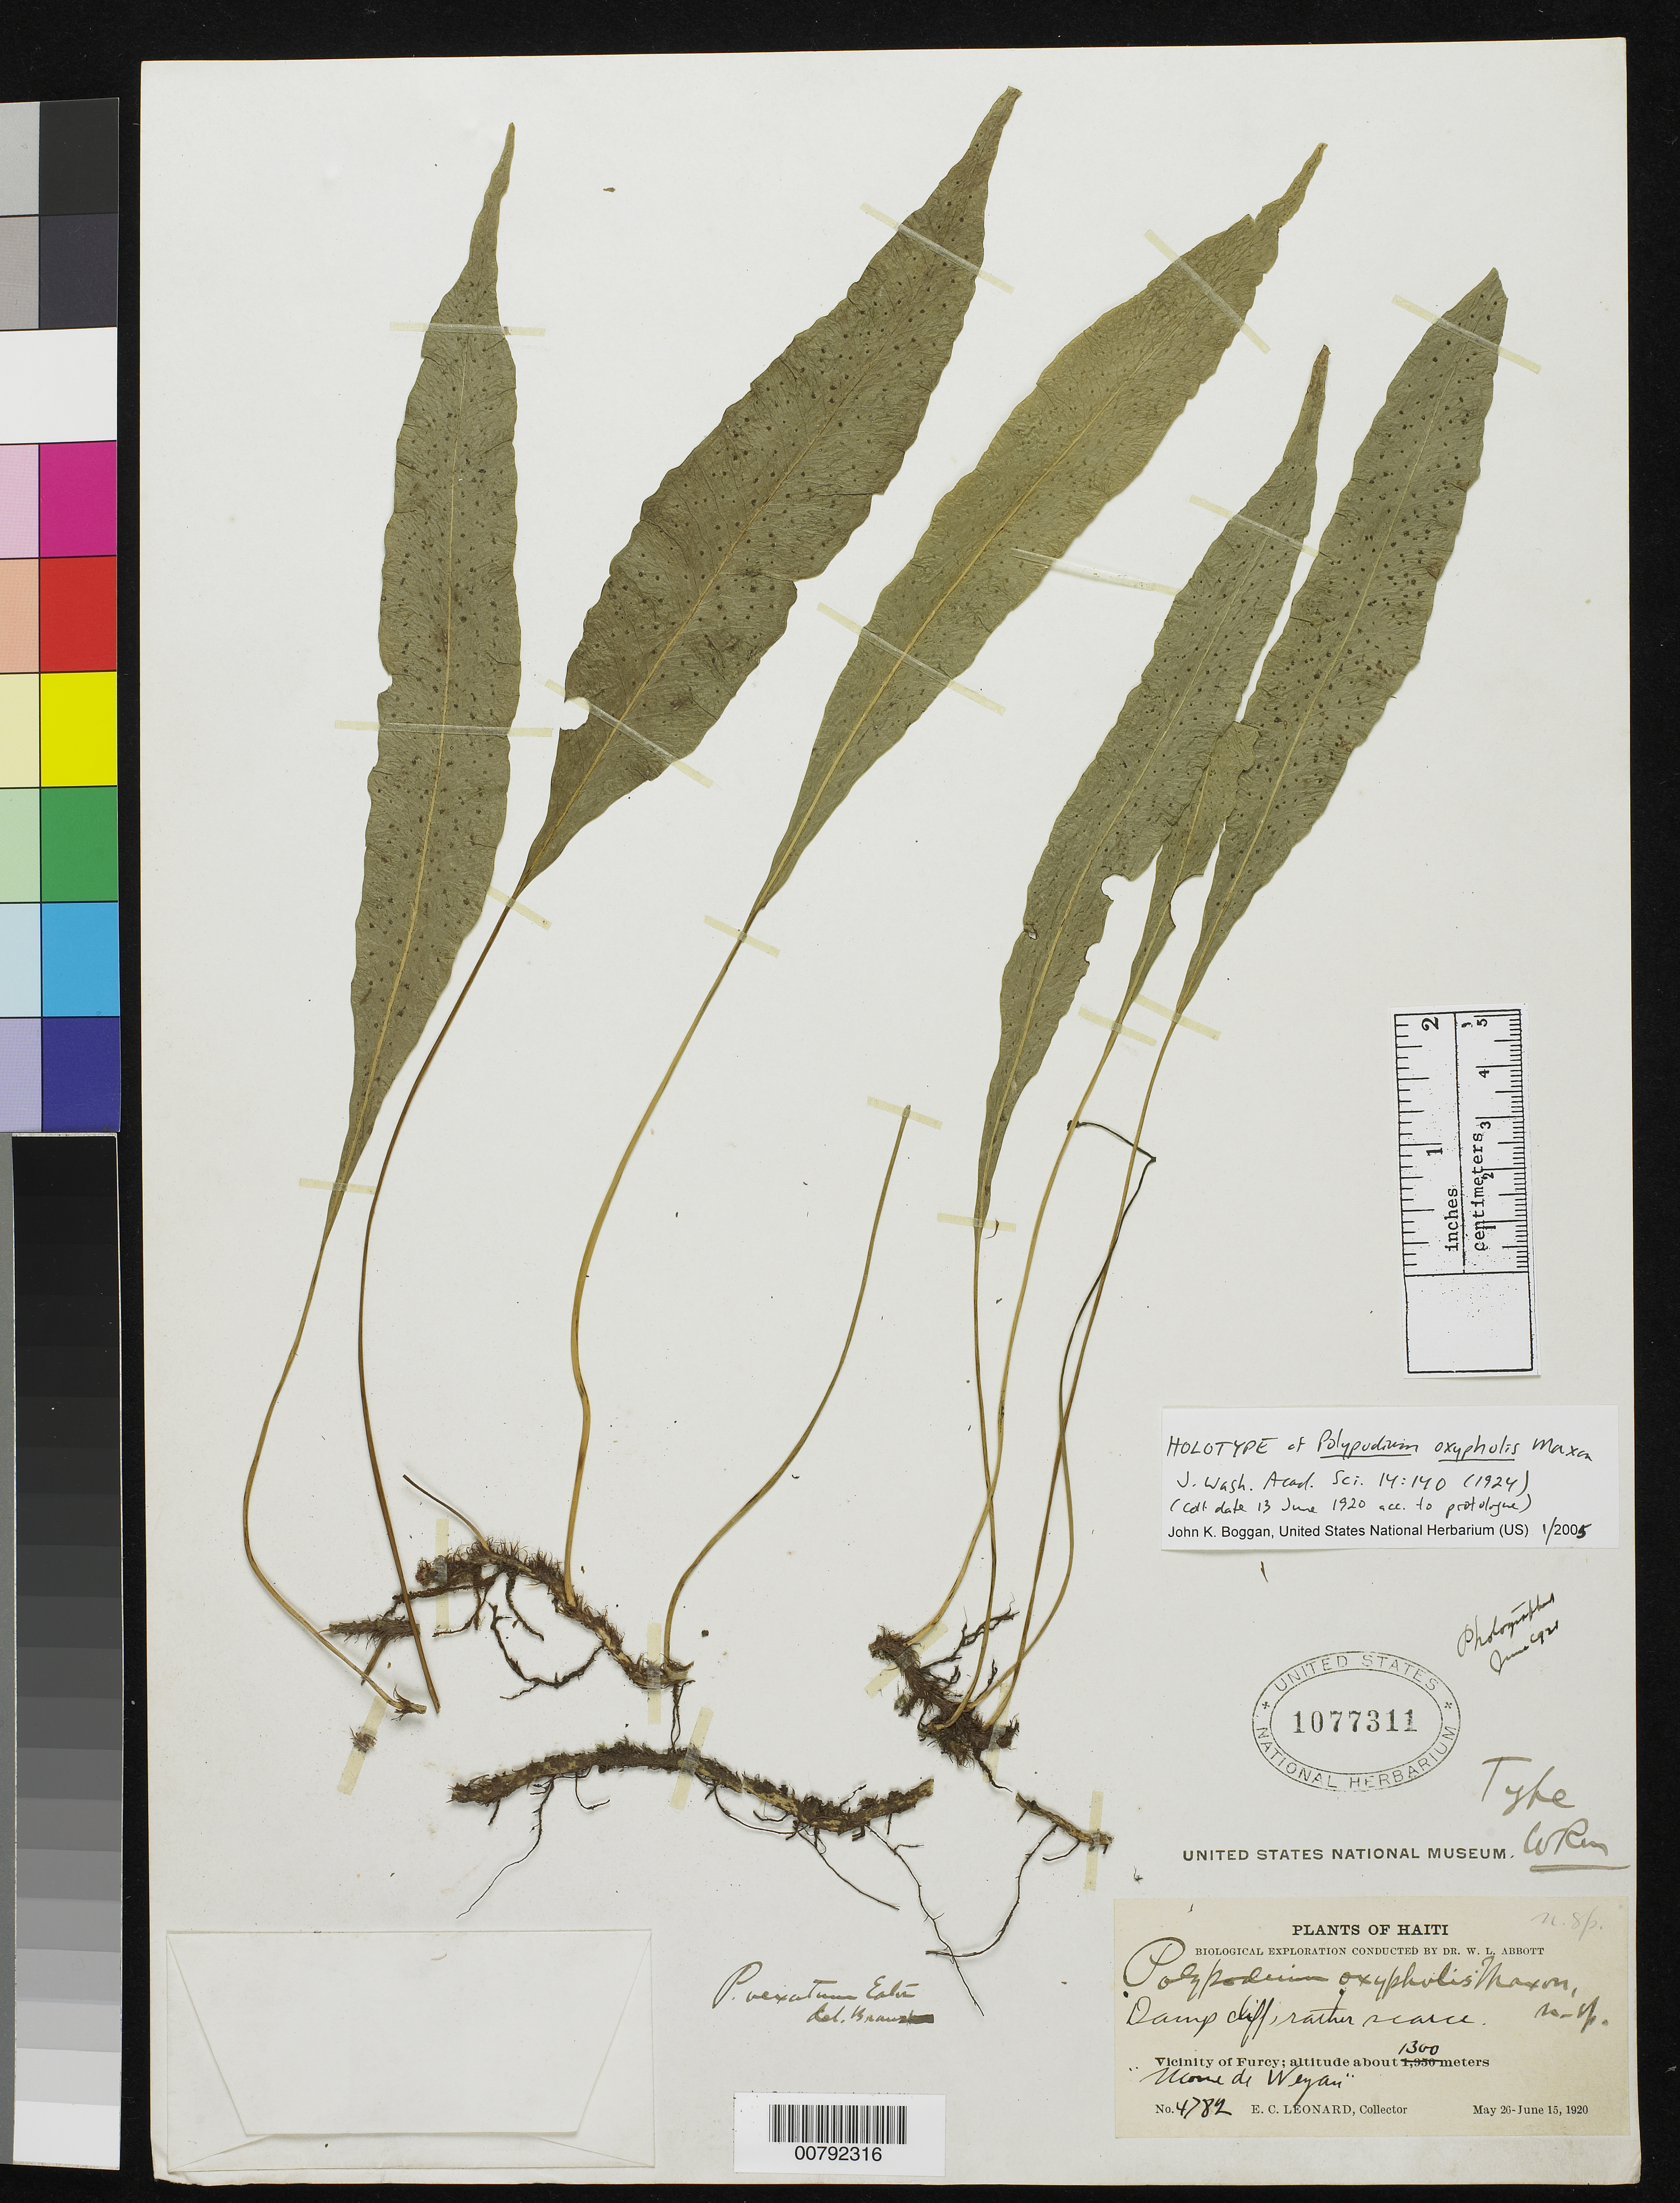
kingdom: Plantae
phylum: Tracheophyta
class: Polypodiopsida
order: Polypodiales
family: Polypodiaceae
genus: Polypodium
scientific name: Polypodium oxypholis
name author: Maxon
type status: Holotype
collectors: E. C. Leonard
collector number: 4782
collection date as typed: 13 Jun 1920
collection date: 1920-06-13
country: Haiti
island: Hispaniola Island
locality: Vicinity of Furcy.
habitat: Damp cliff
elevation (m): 1300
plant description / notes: Date on specimen label "May 26-June 15, 1920" but 13 June 1920 acc. to protologue.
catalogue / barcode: US 1077311